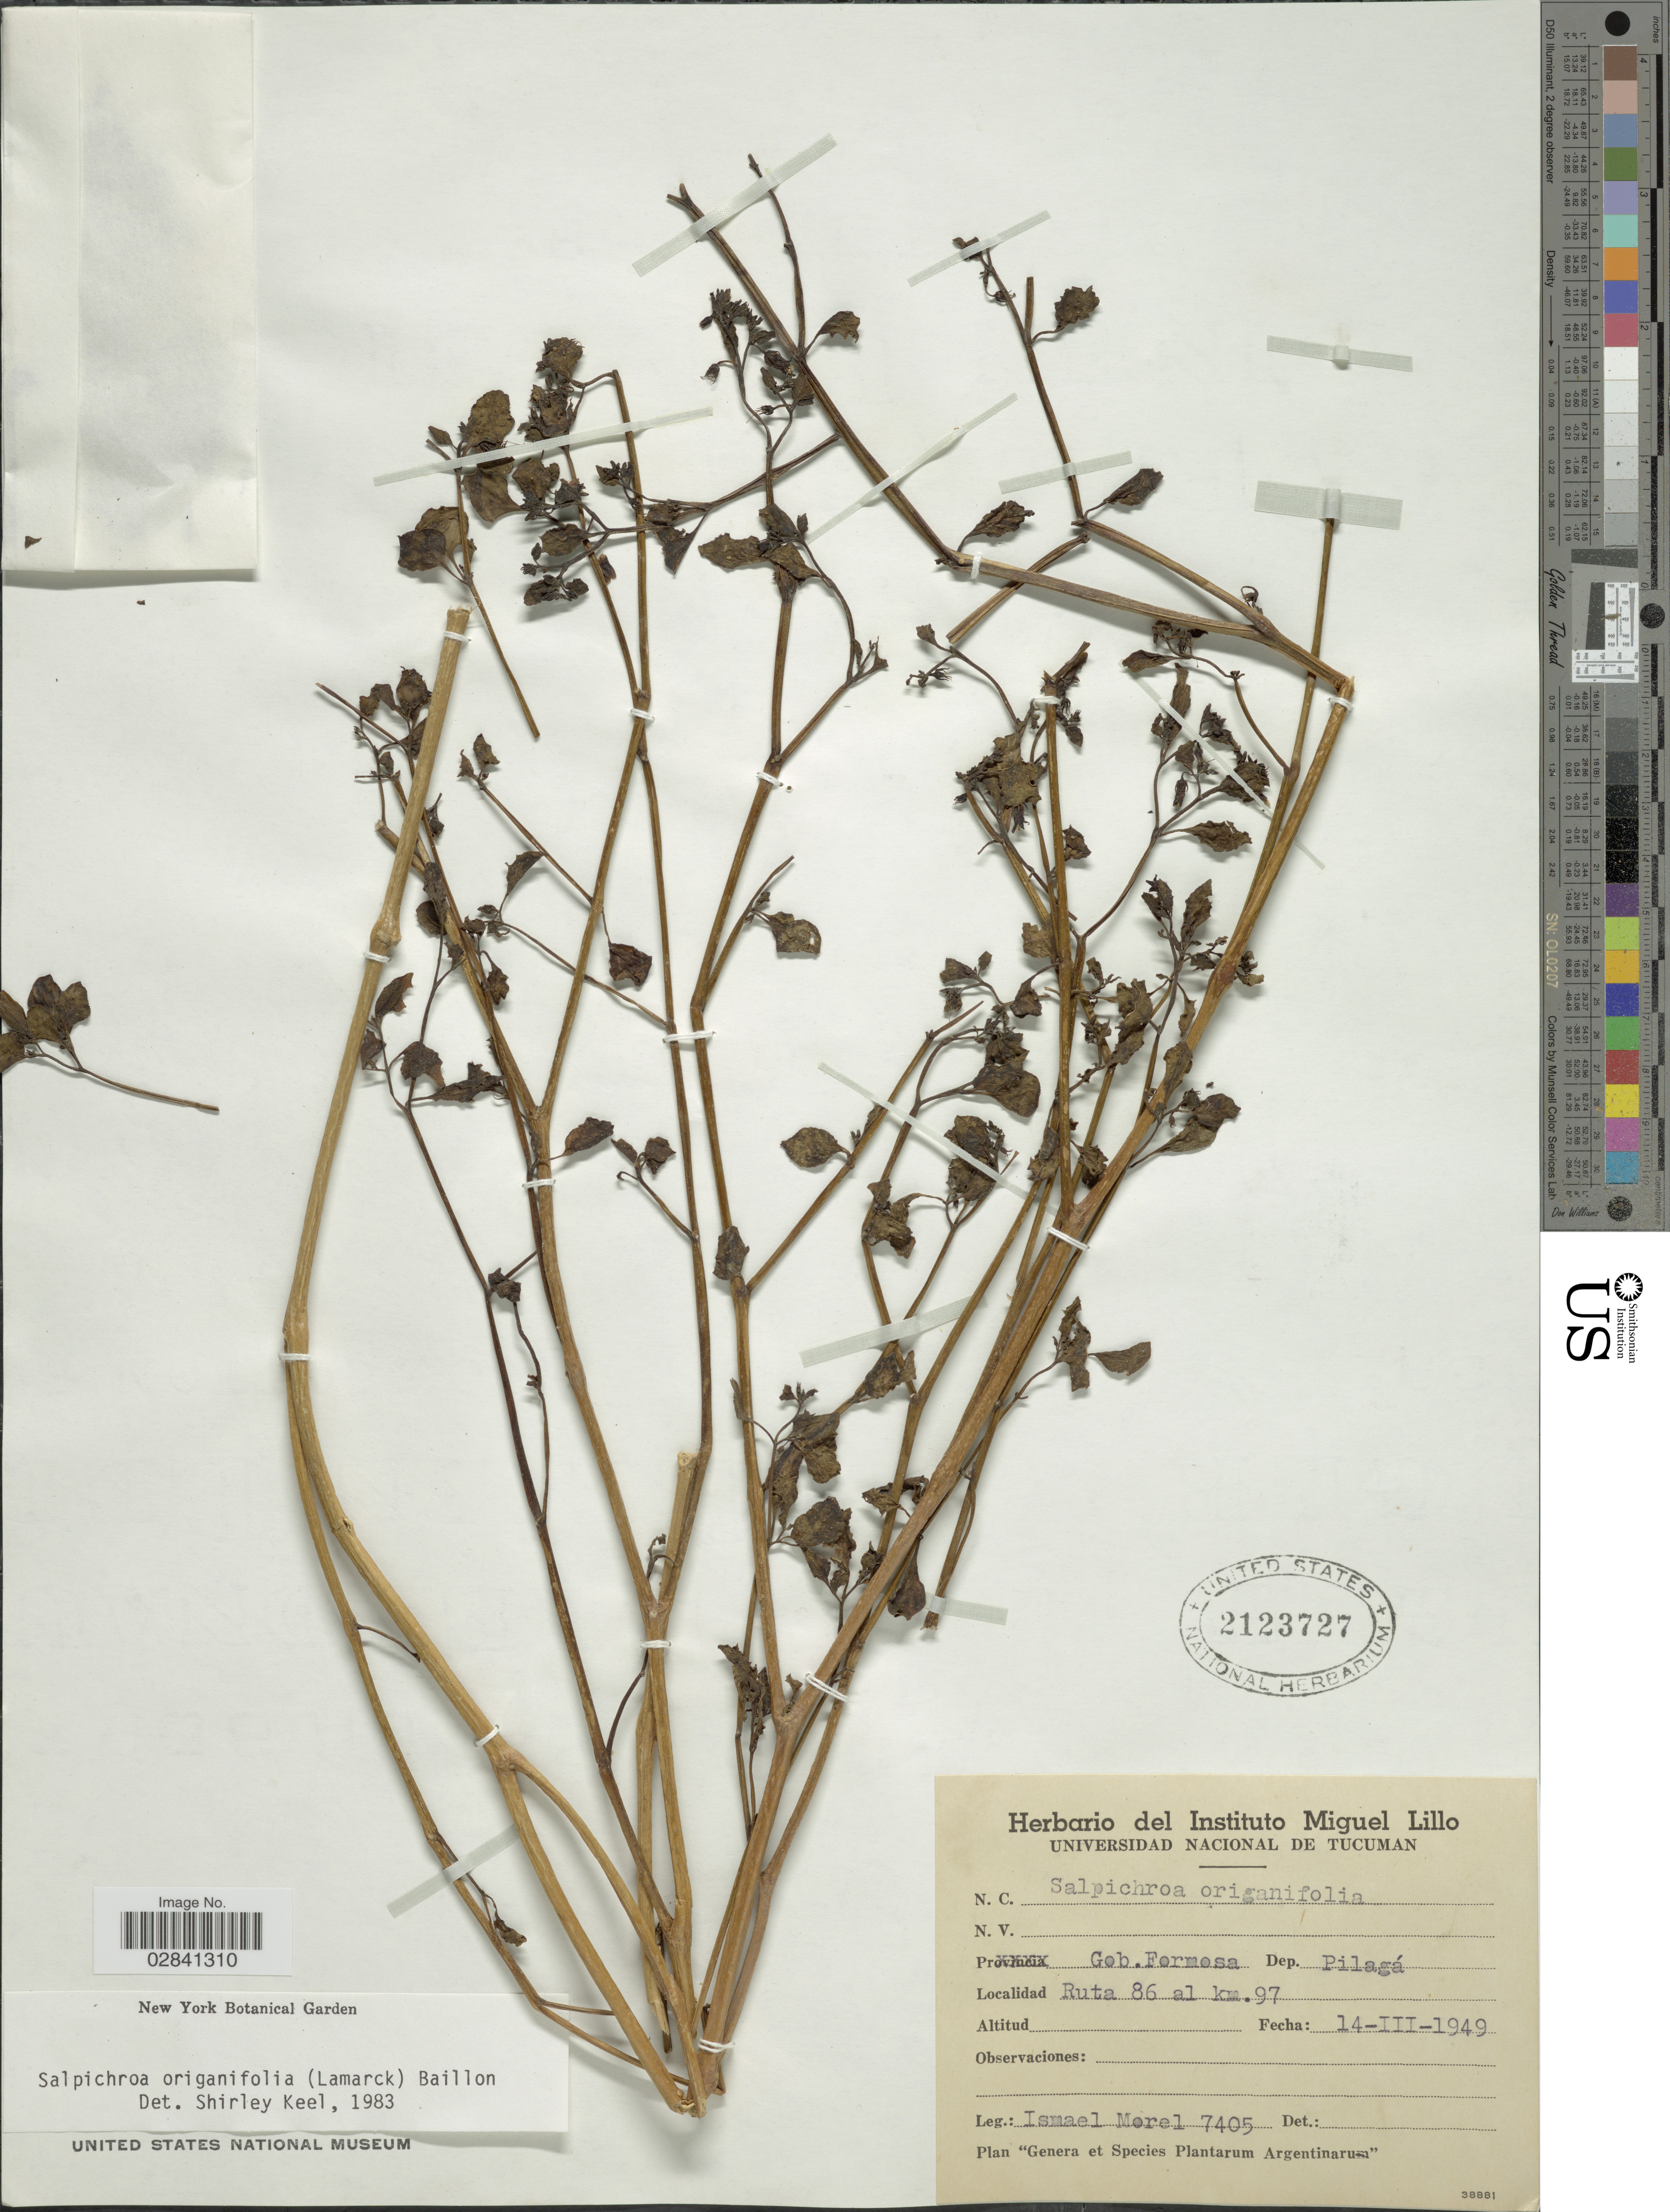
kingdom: Plantae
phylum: Tracheophyta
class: Magnoliopsida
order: Solanales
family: Solanaceae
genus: Salpichroa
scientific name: Salpichroa origanifolia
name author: (Lam.) Baill.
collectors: I. Morel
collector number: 7405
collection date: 1949-03-14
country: Argentina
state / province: Formosa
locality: Gob. Formosa. Dep. Pilagá. Ruta 86 al km. 97.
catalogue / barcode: US 2123727